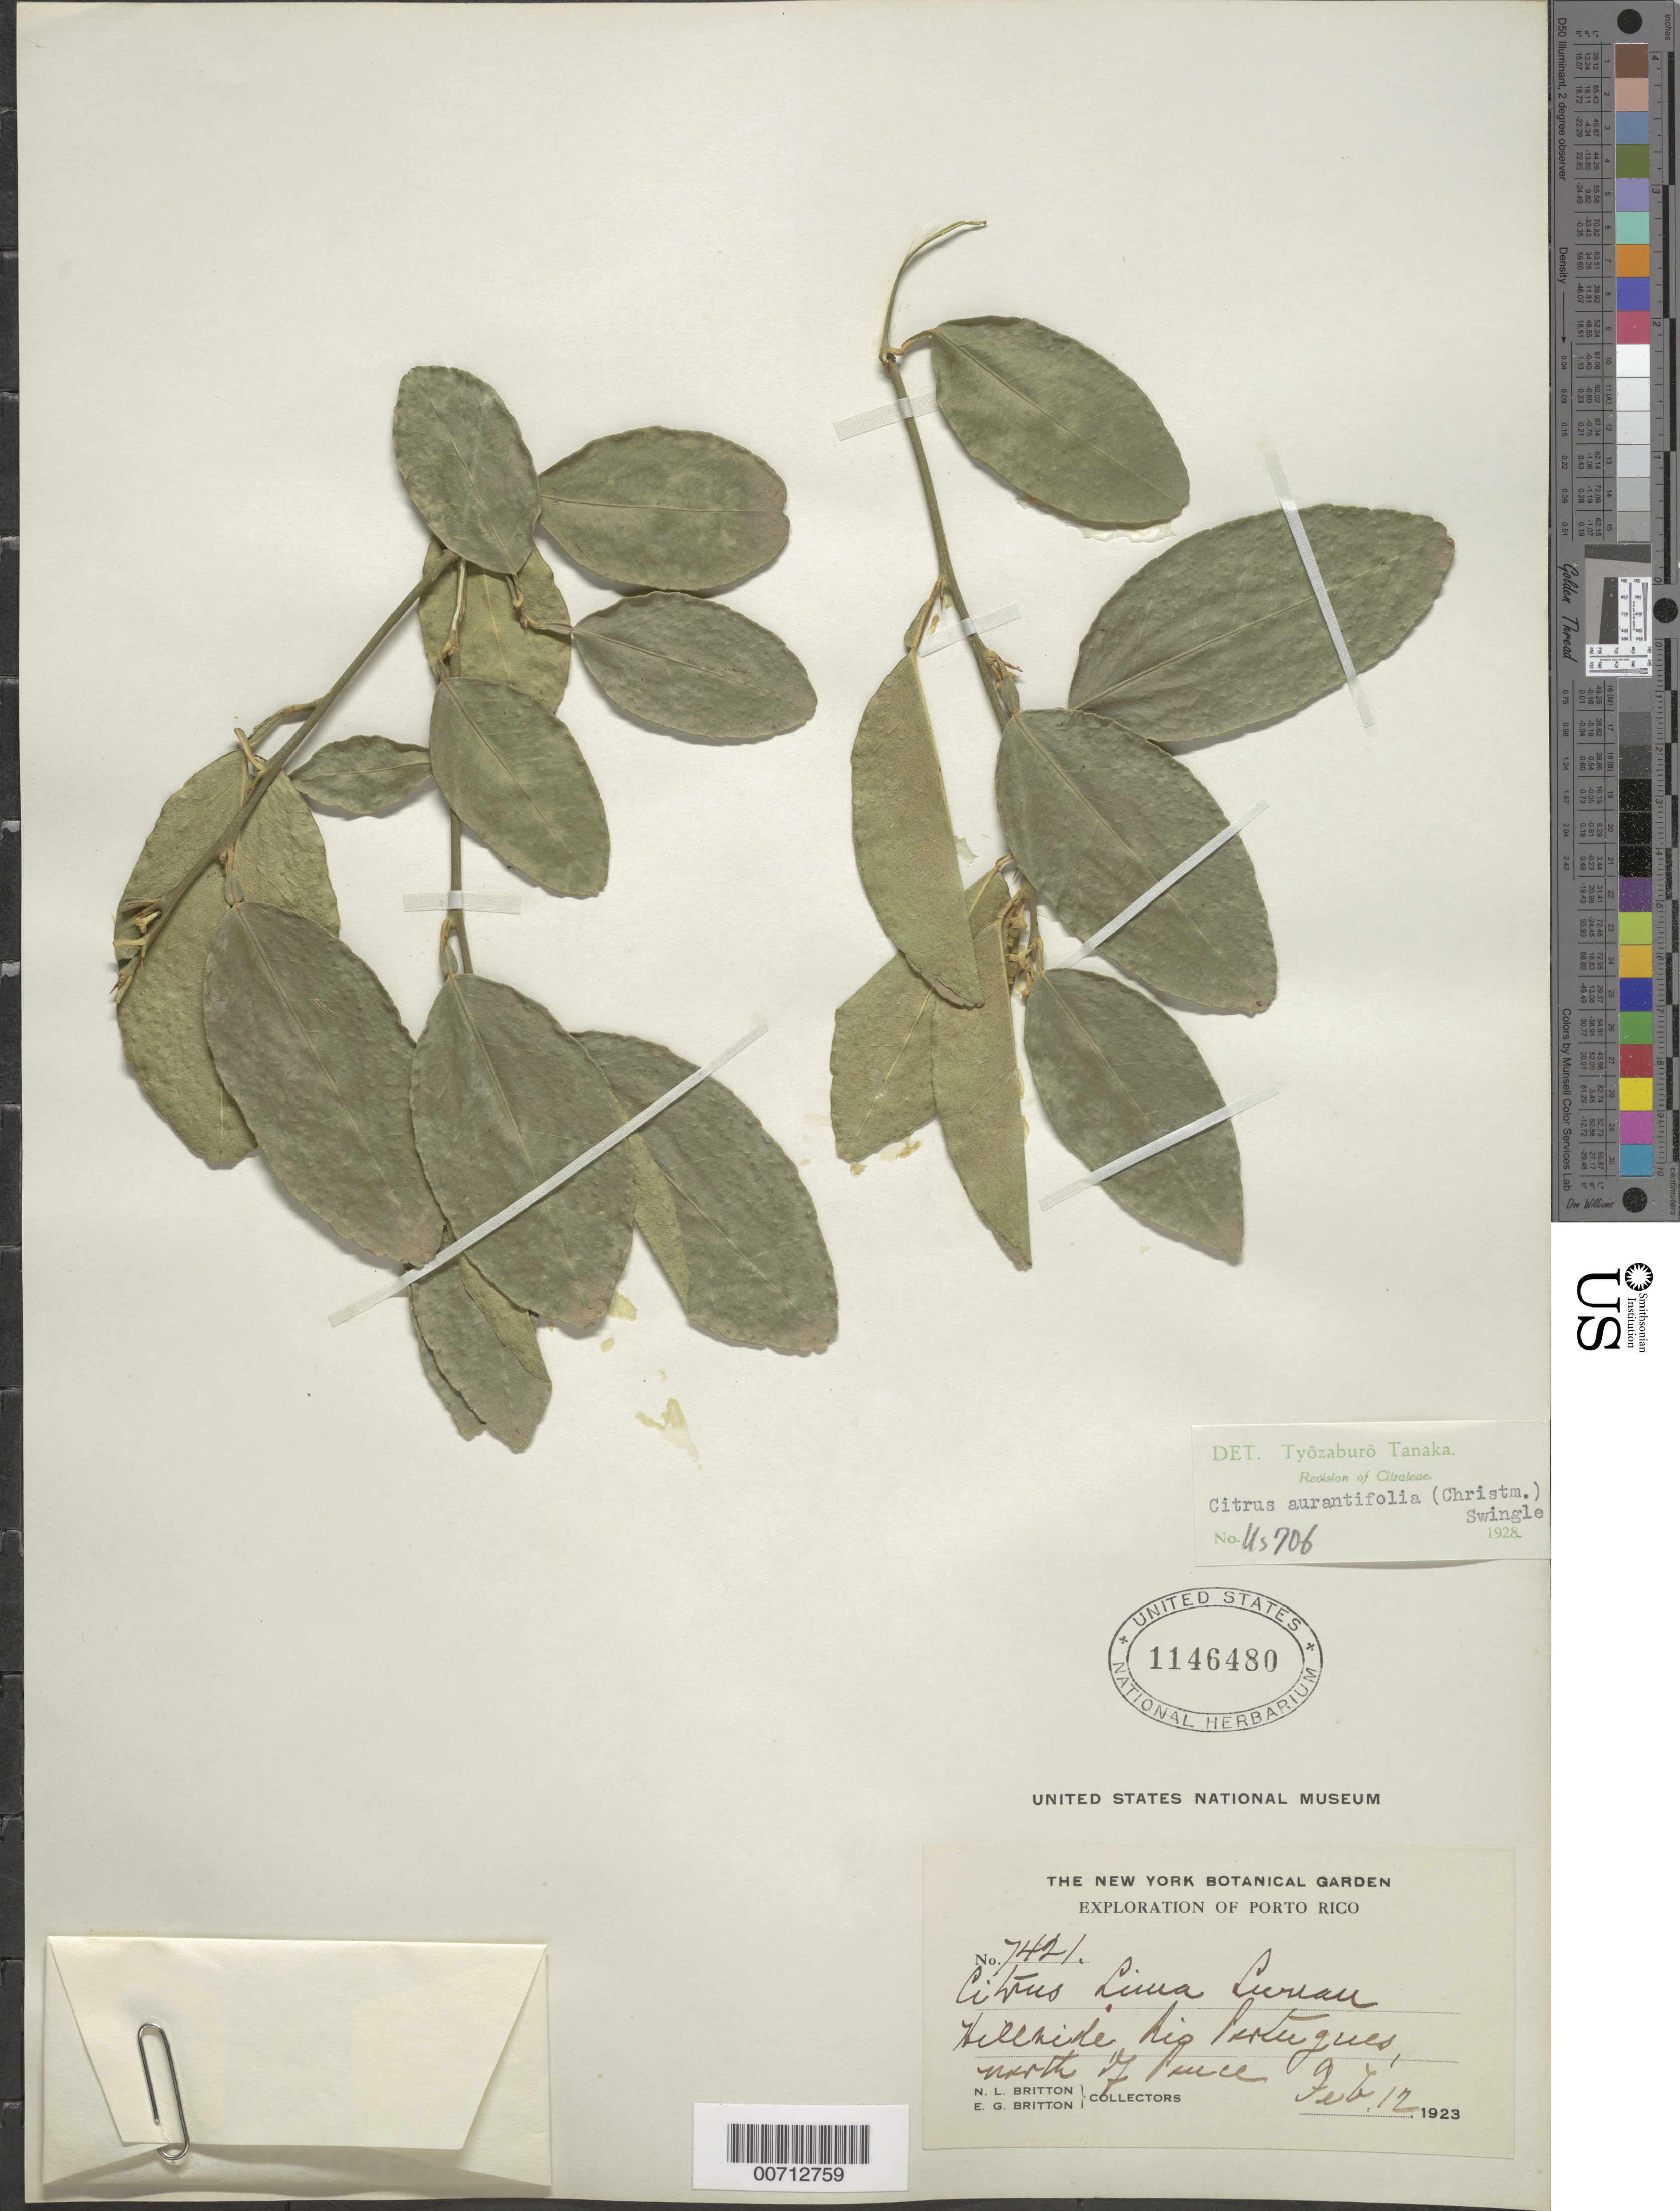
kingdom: Plantae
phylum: Tracheophyta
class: Magnoliopsida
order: Sapindales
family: Rutaceae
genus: Citrus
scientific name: Citrus x aurantifolia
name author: (Christm.) Swingle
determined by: Tanaka, T.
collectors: N. Britton & E. G. Britton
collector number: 7421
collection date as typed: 12 Feb 1923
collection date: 1923-02-12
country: Puerto Rico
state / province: Ponce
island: Greater Antilles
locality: Rio Portugues, N of Ponce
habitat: Hillside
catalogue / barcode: US 1146480